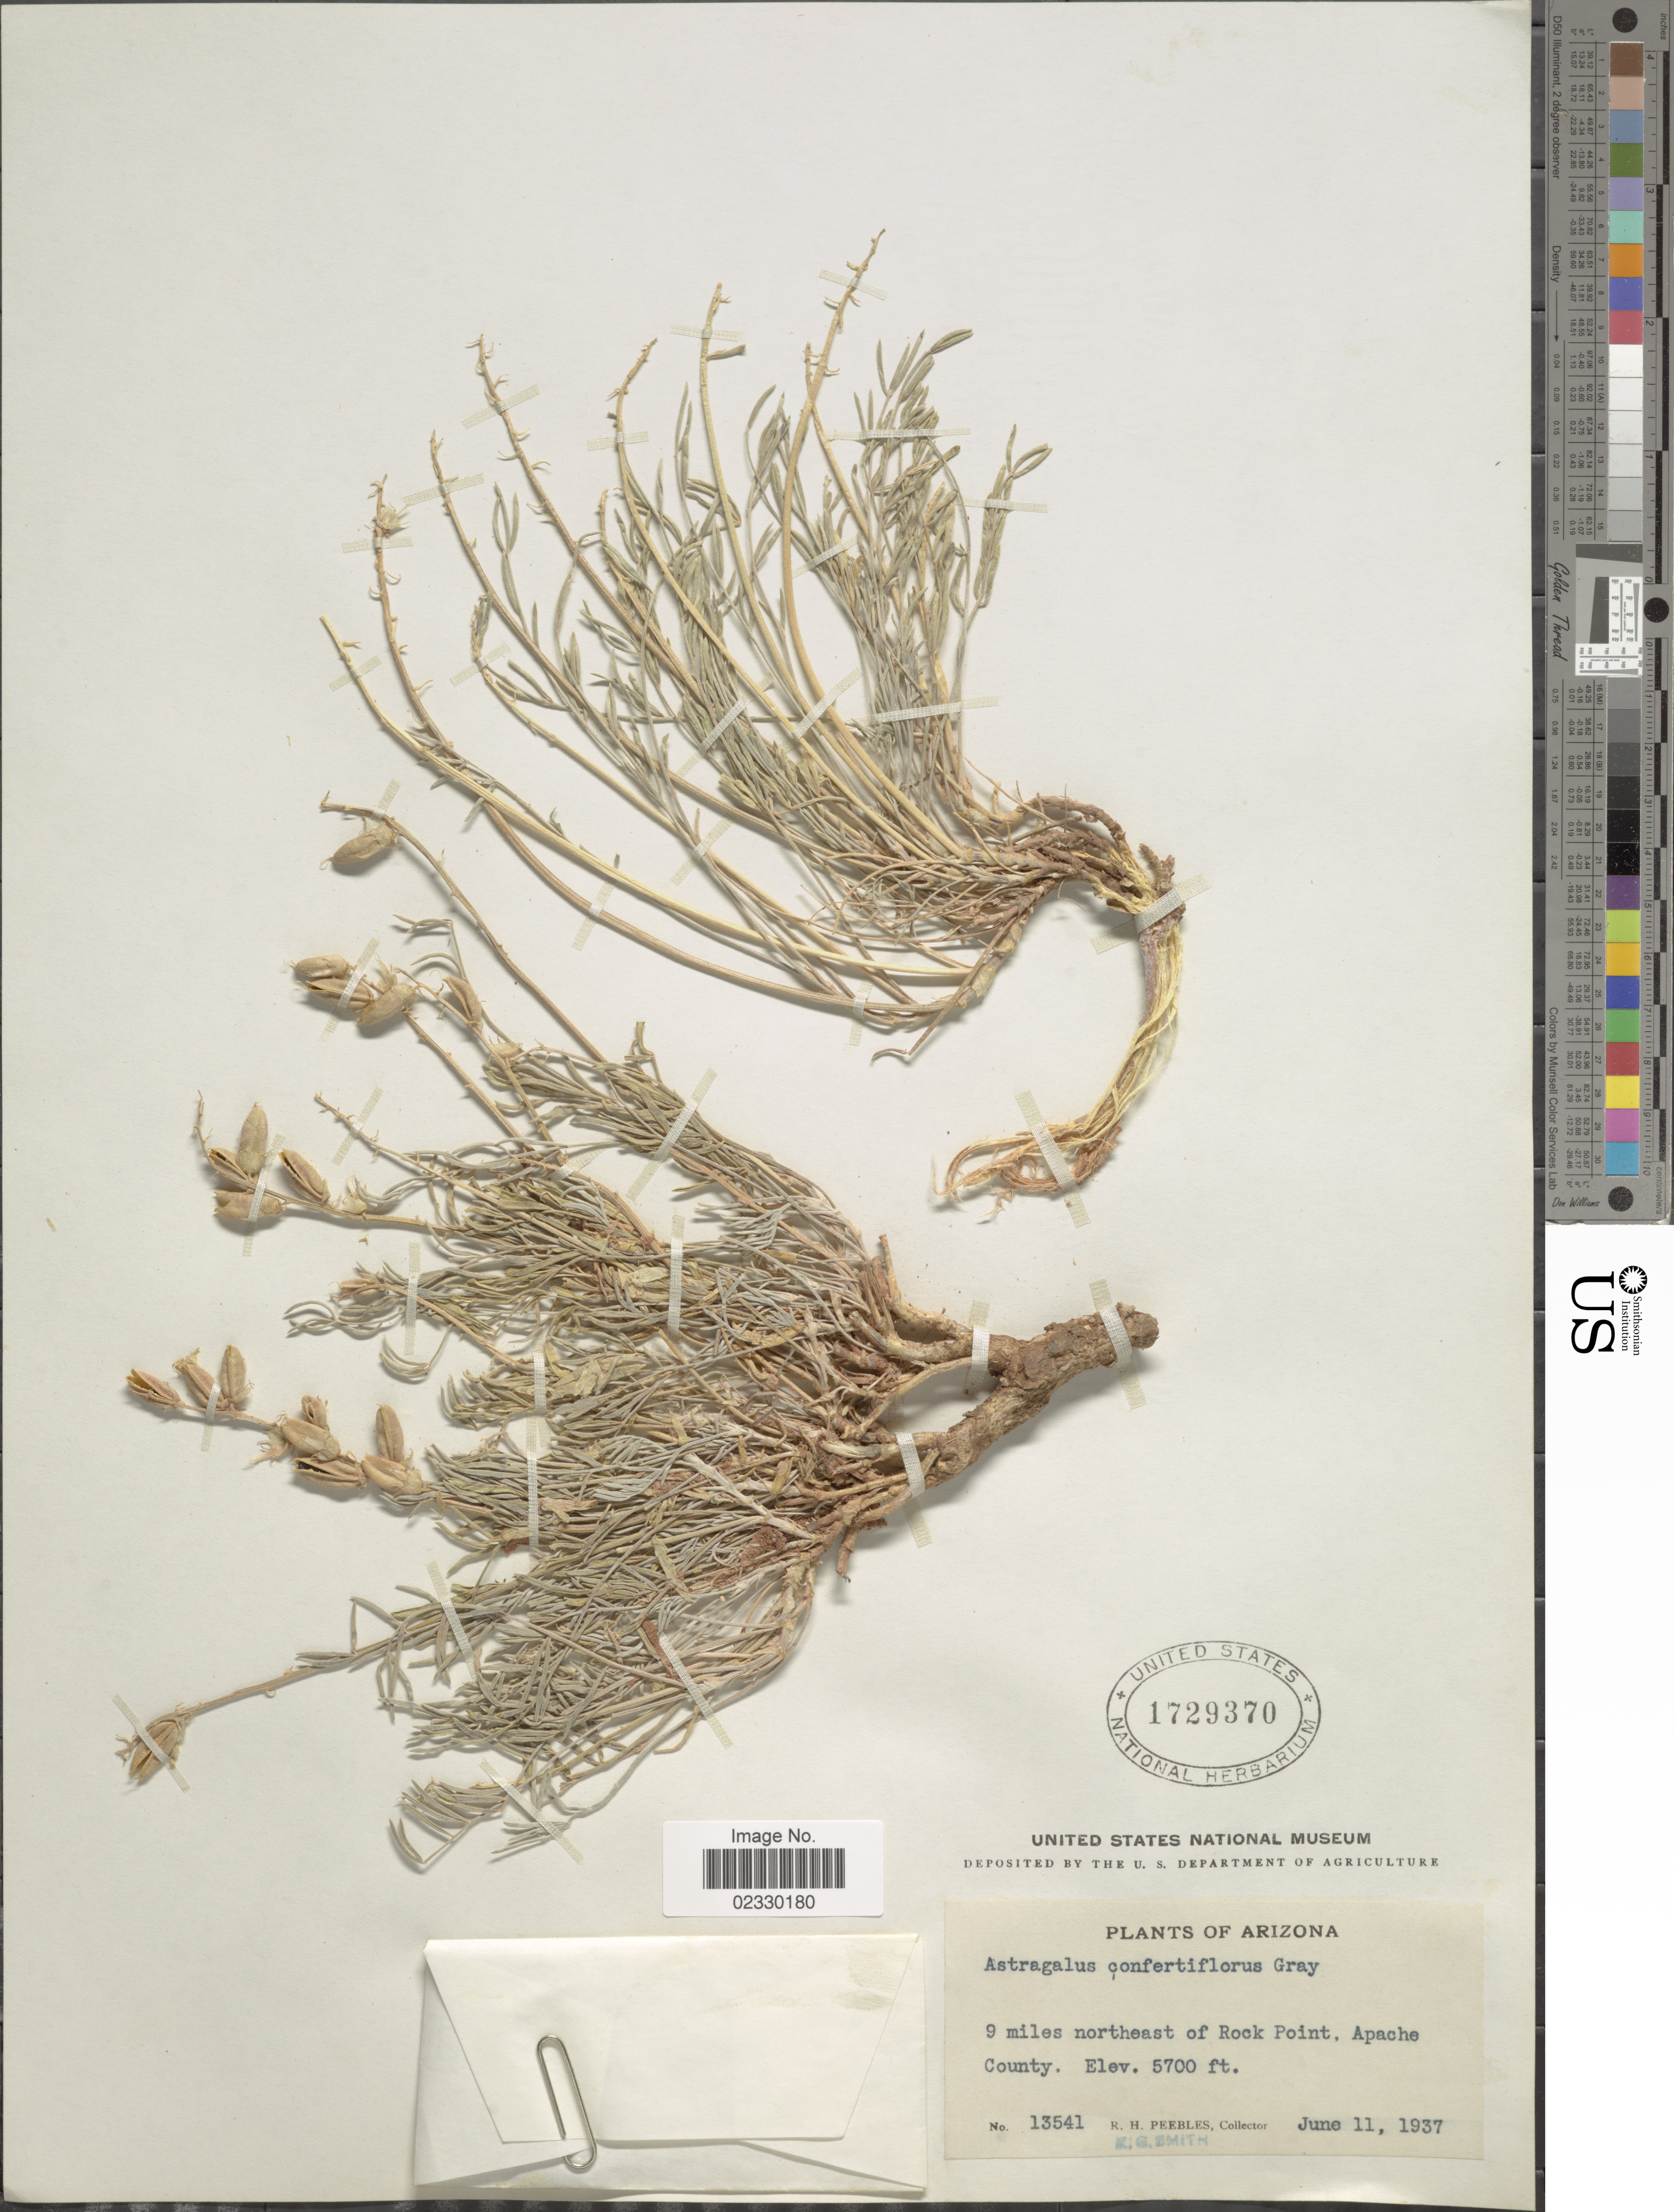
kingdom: Plantae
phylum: Tracheophyta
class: Magnoliopsida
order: Fabales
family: Fabaceae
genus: Astragalus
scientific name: Astragalus confertiflorus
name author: A. Gray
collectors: R. H. Peebles & E. G. Smith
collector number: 13541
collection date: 1937-06-11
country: United States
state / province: Arizona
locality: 9 miles northeast of Rock Point, Apache County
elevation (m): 1737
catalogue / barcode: US 1729370